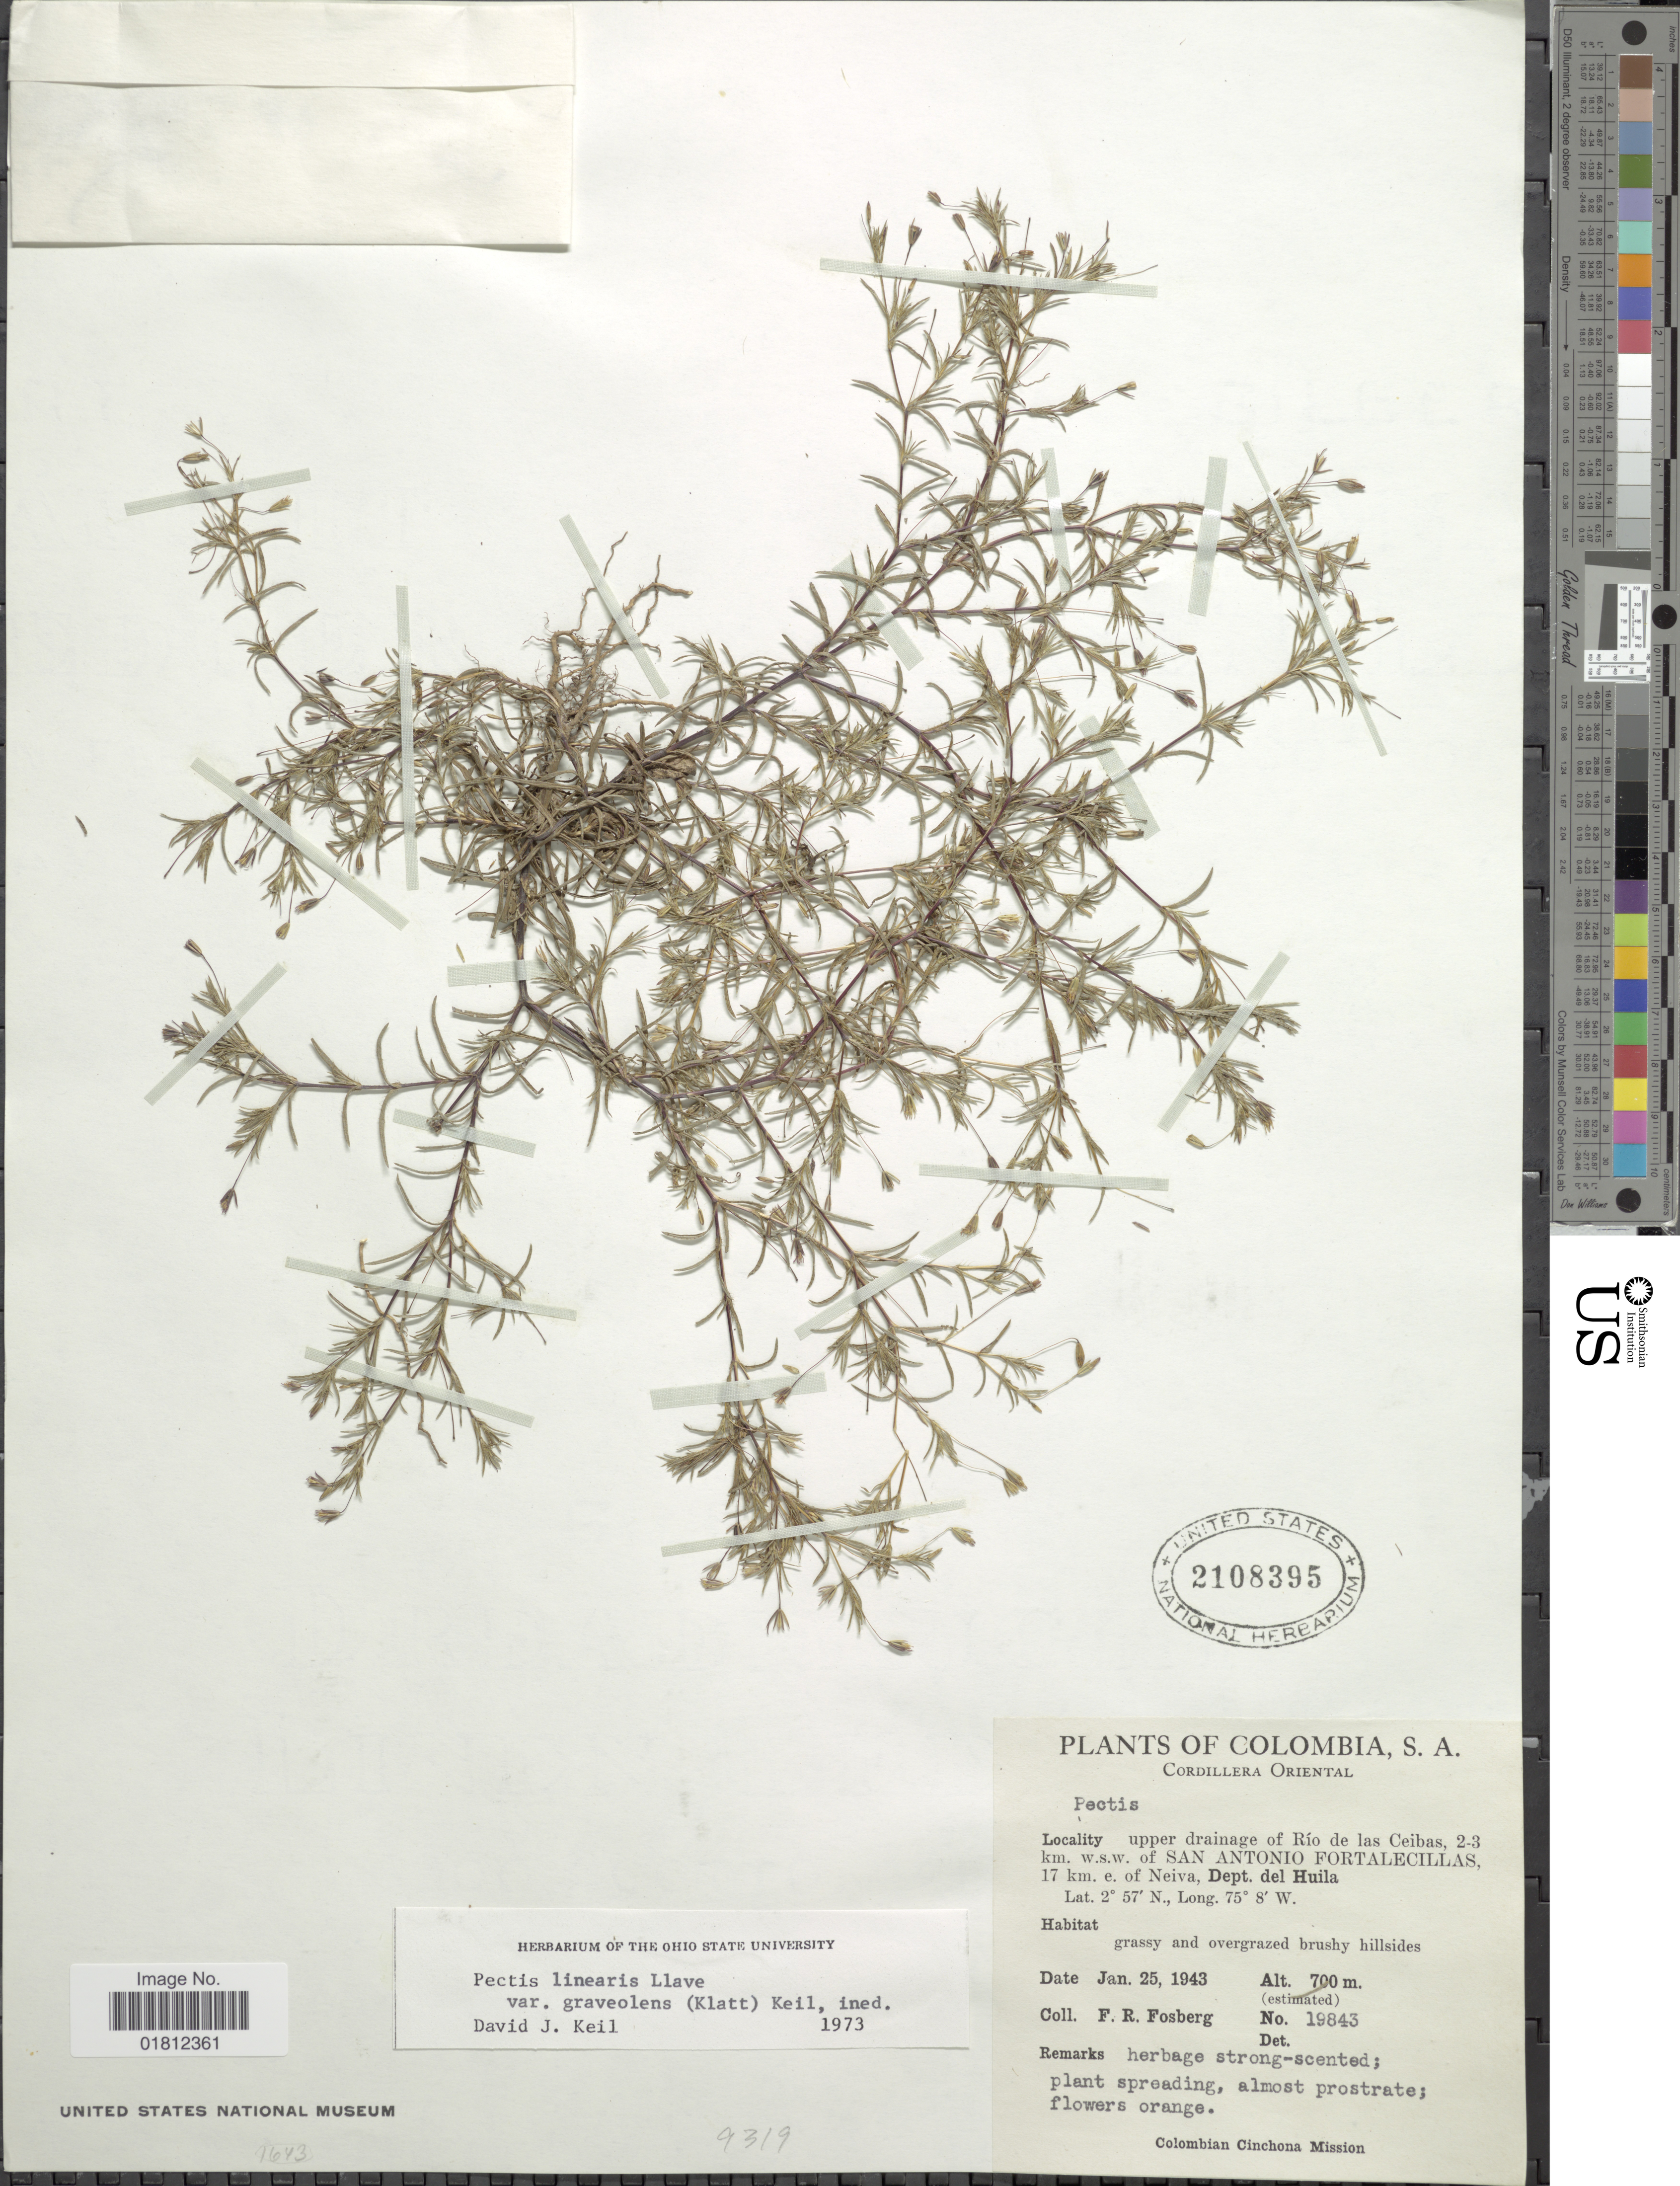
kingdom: Plantae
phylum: Tracheophyta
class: Magnoliopsida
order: Asterales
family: Asteraceae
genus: Pectis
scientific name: Pectis linearis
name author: La Llave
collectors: F. R. Fosberg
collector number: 19843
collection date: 1943-01-25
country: Colombia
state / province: Huila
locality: S.A., Cordillera Oriental, upper drainage of Río de las Ceibas, 2-3 km. w.s.w of San Antonio Doralecillas, 17 km. e. of Neiva, grassy and overgrazed brushy hillsides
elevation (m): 700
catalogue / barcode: US 2108395